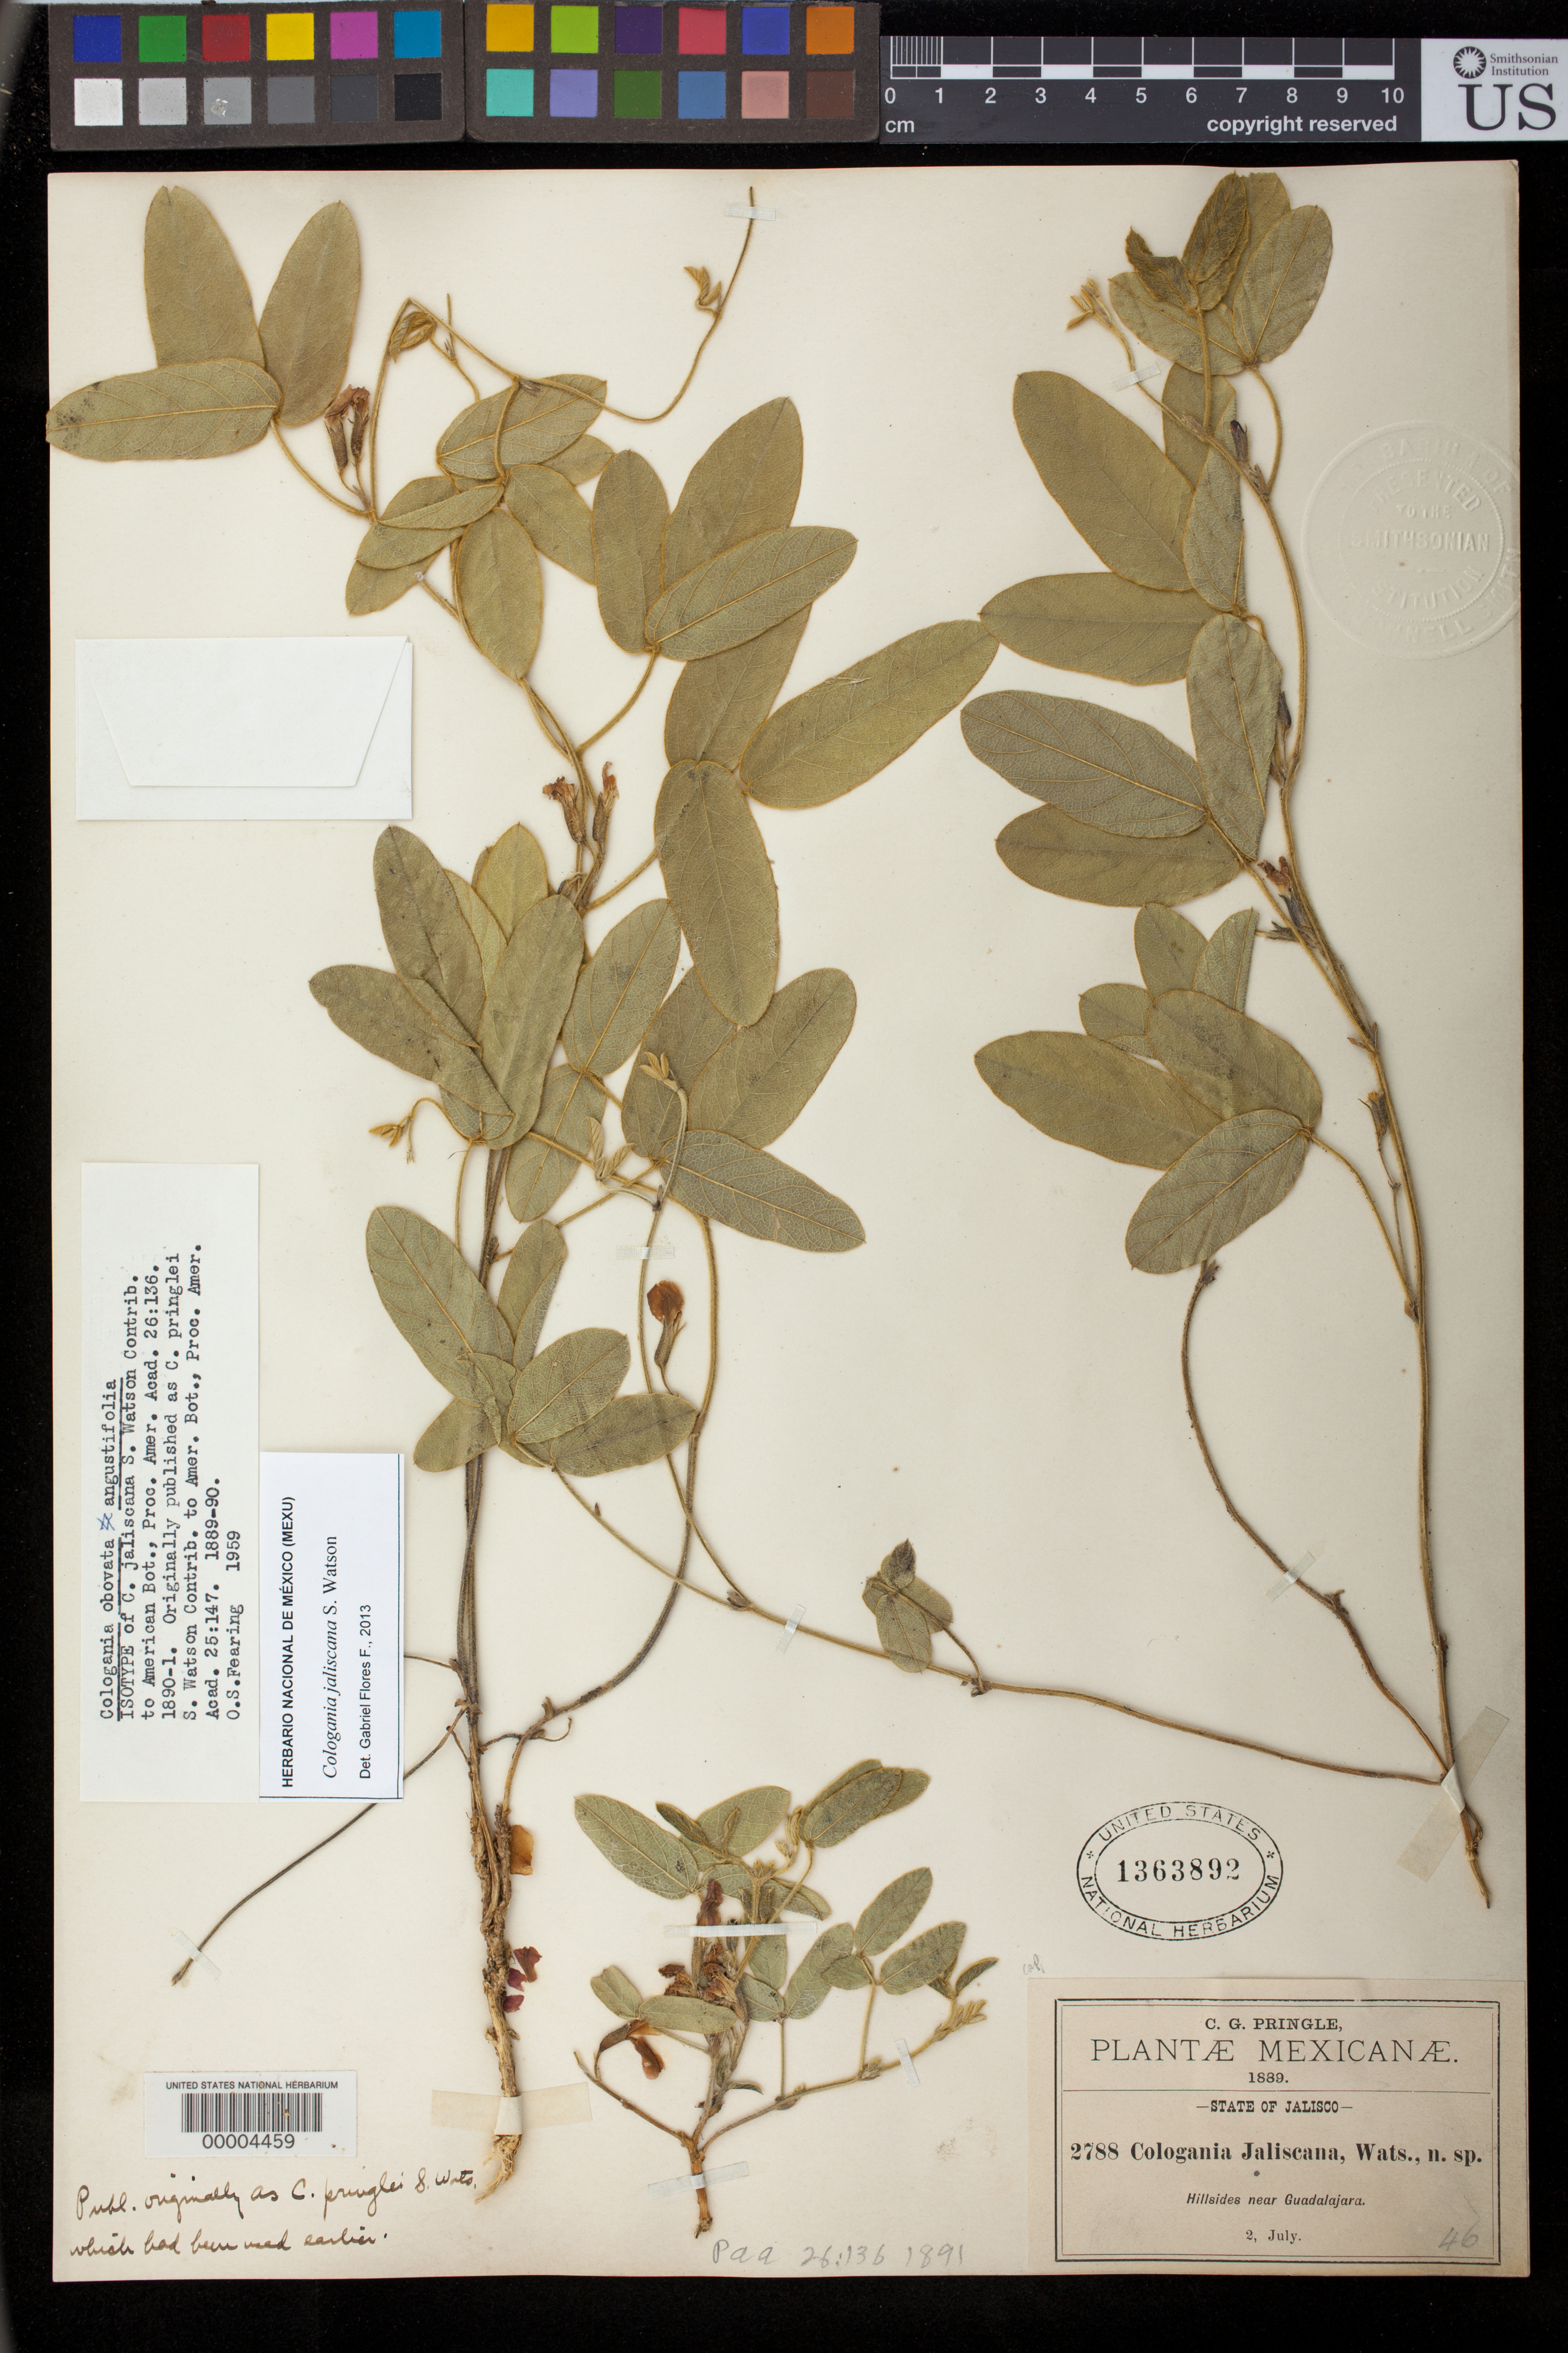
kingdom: Plantae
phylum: Tracheophyta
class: Magnoliopsida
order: Fabales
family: Fabaceae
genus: Cologania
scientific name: Cologania pringlei S. Watson, nom. illeg.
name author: S. Watson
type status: Type Collection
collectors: C. G. Pringle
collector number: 2788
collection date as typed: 02 Jul 1889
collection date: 1889-07-02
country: Mexico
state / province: Jalisco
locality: Hillsides near Guadalajara.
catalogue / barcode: US 1363892